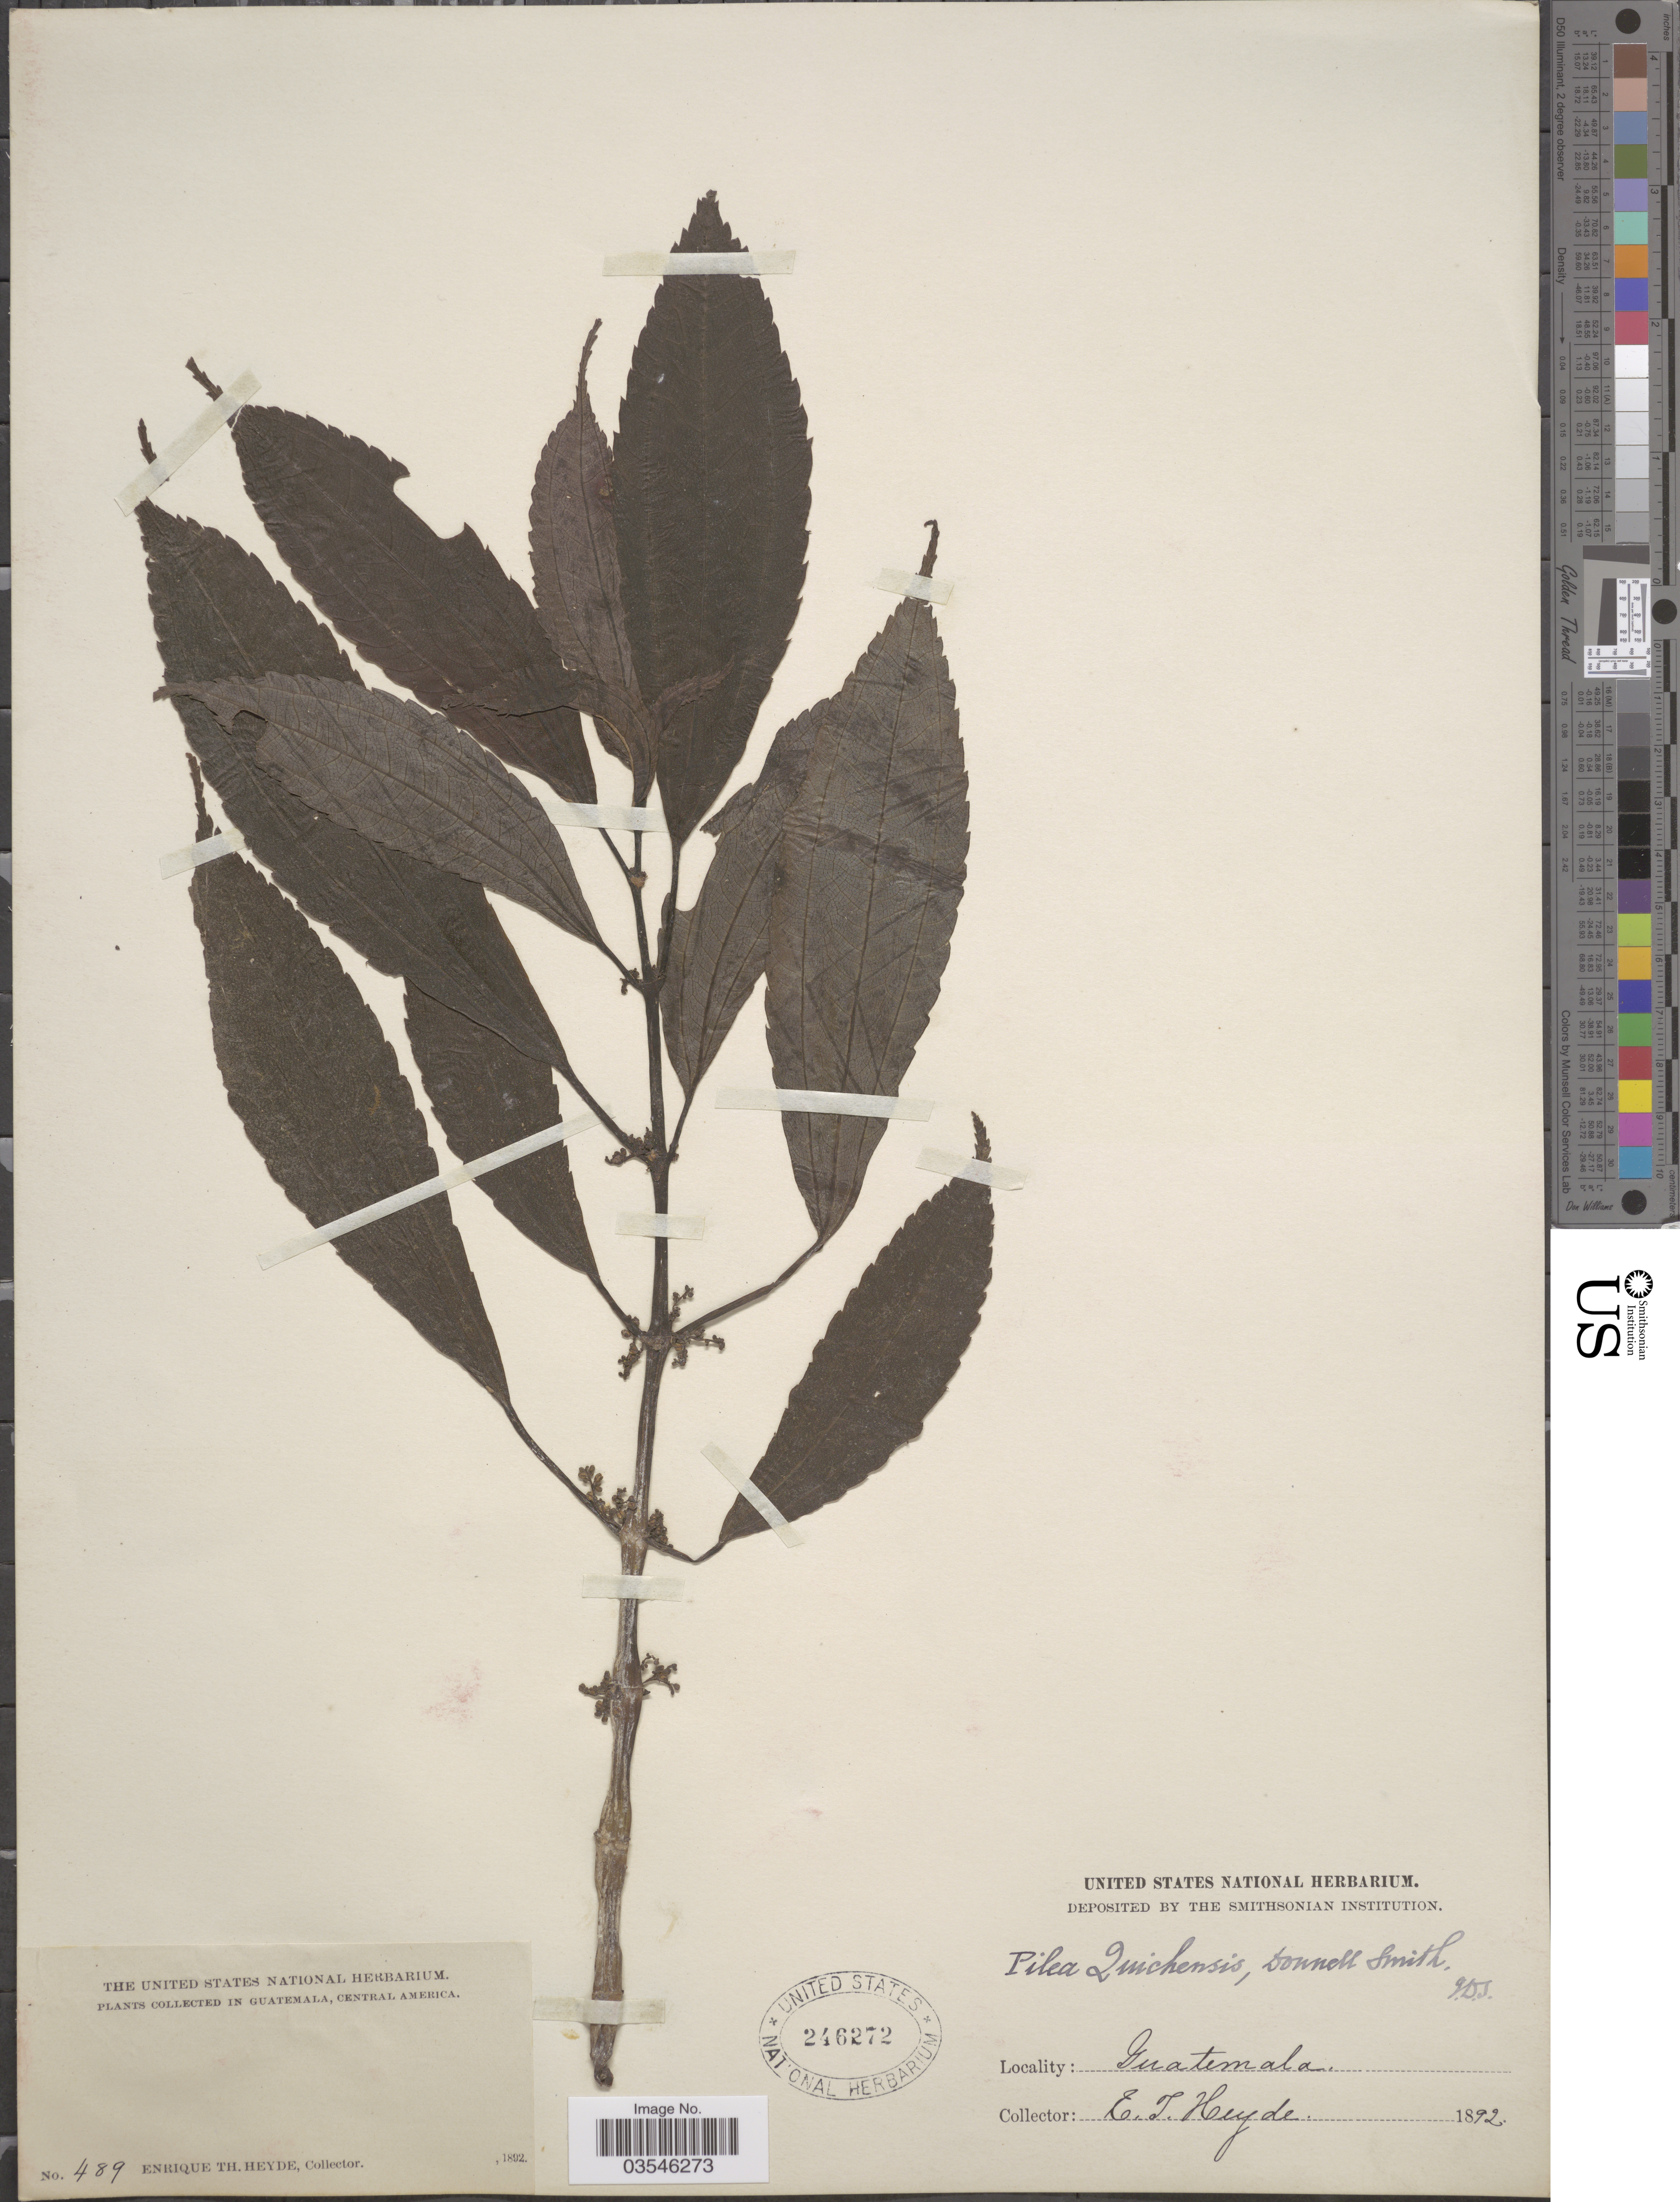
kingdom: Plantae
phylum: Tracheophyta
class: Magnoliopsida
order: Rosales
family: Urticaceae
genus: Pilea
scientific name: Pilea quichensis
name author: Donn. Sm.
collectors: E. T. Heyde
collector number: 489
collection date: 1892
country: Guatemala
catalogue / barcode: US 246272